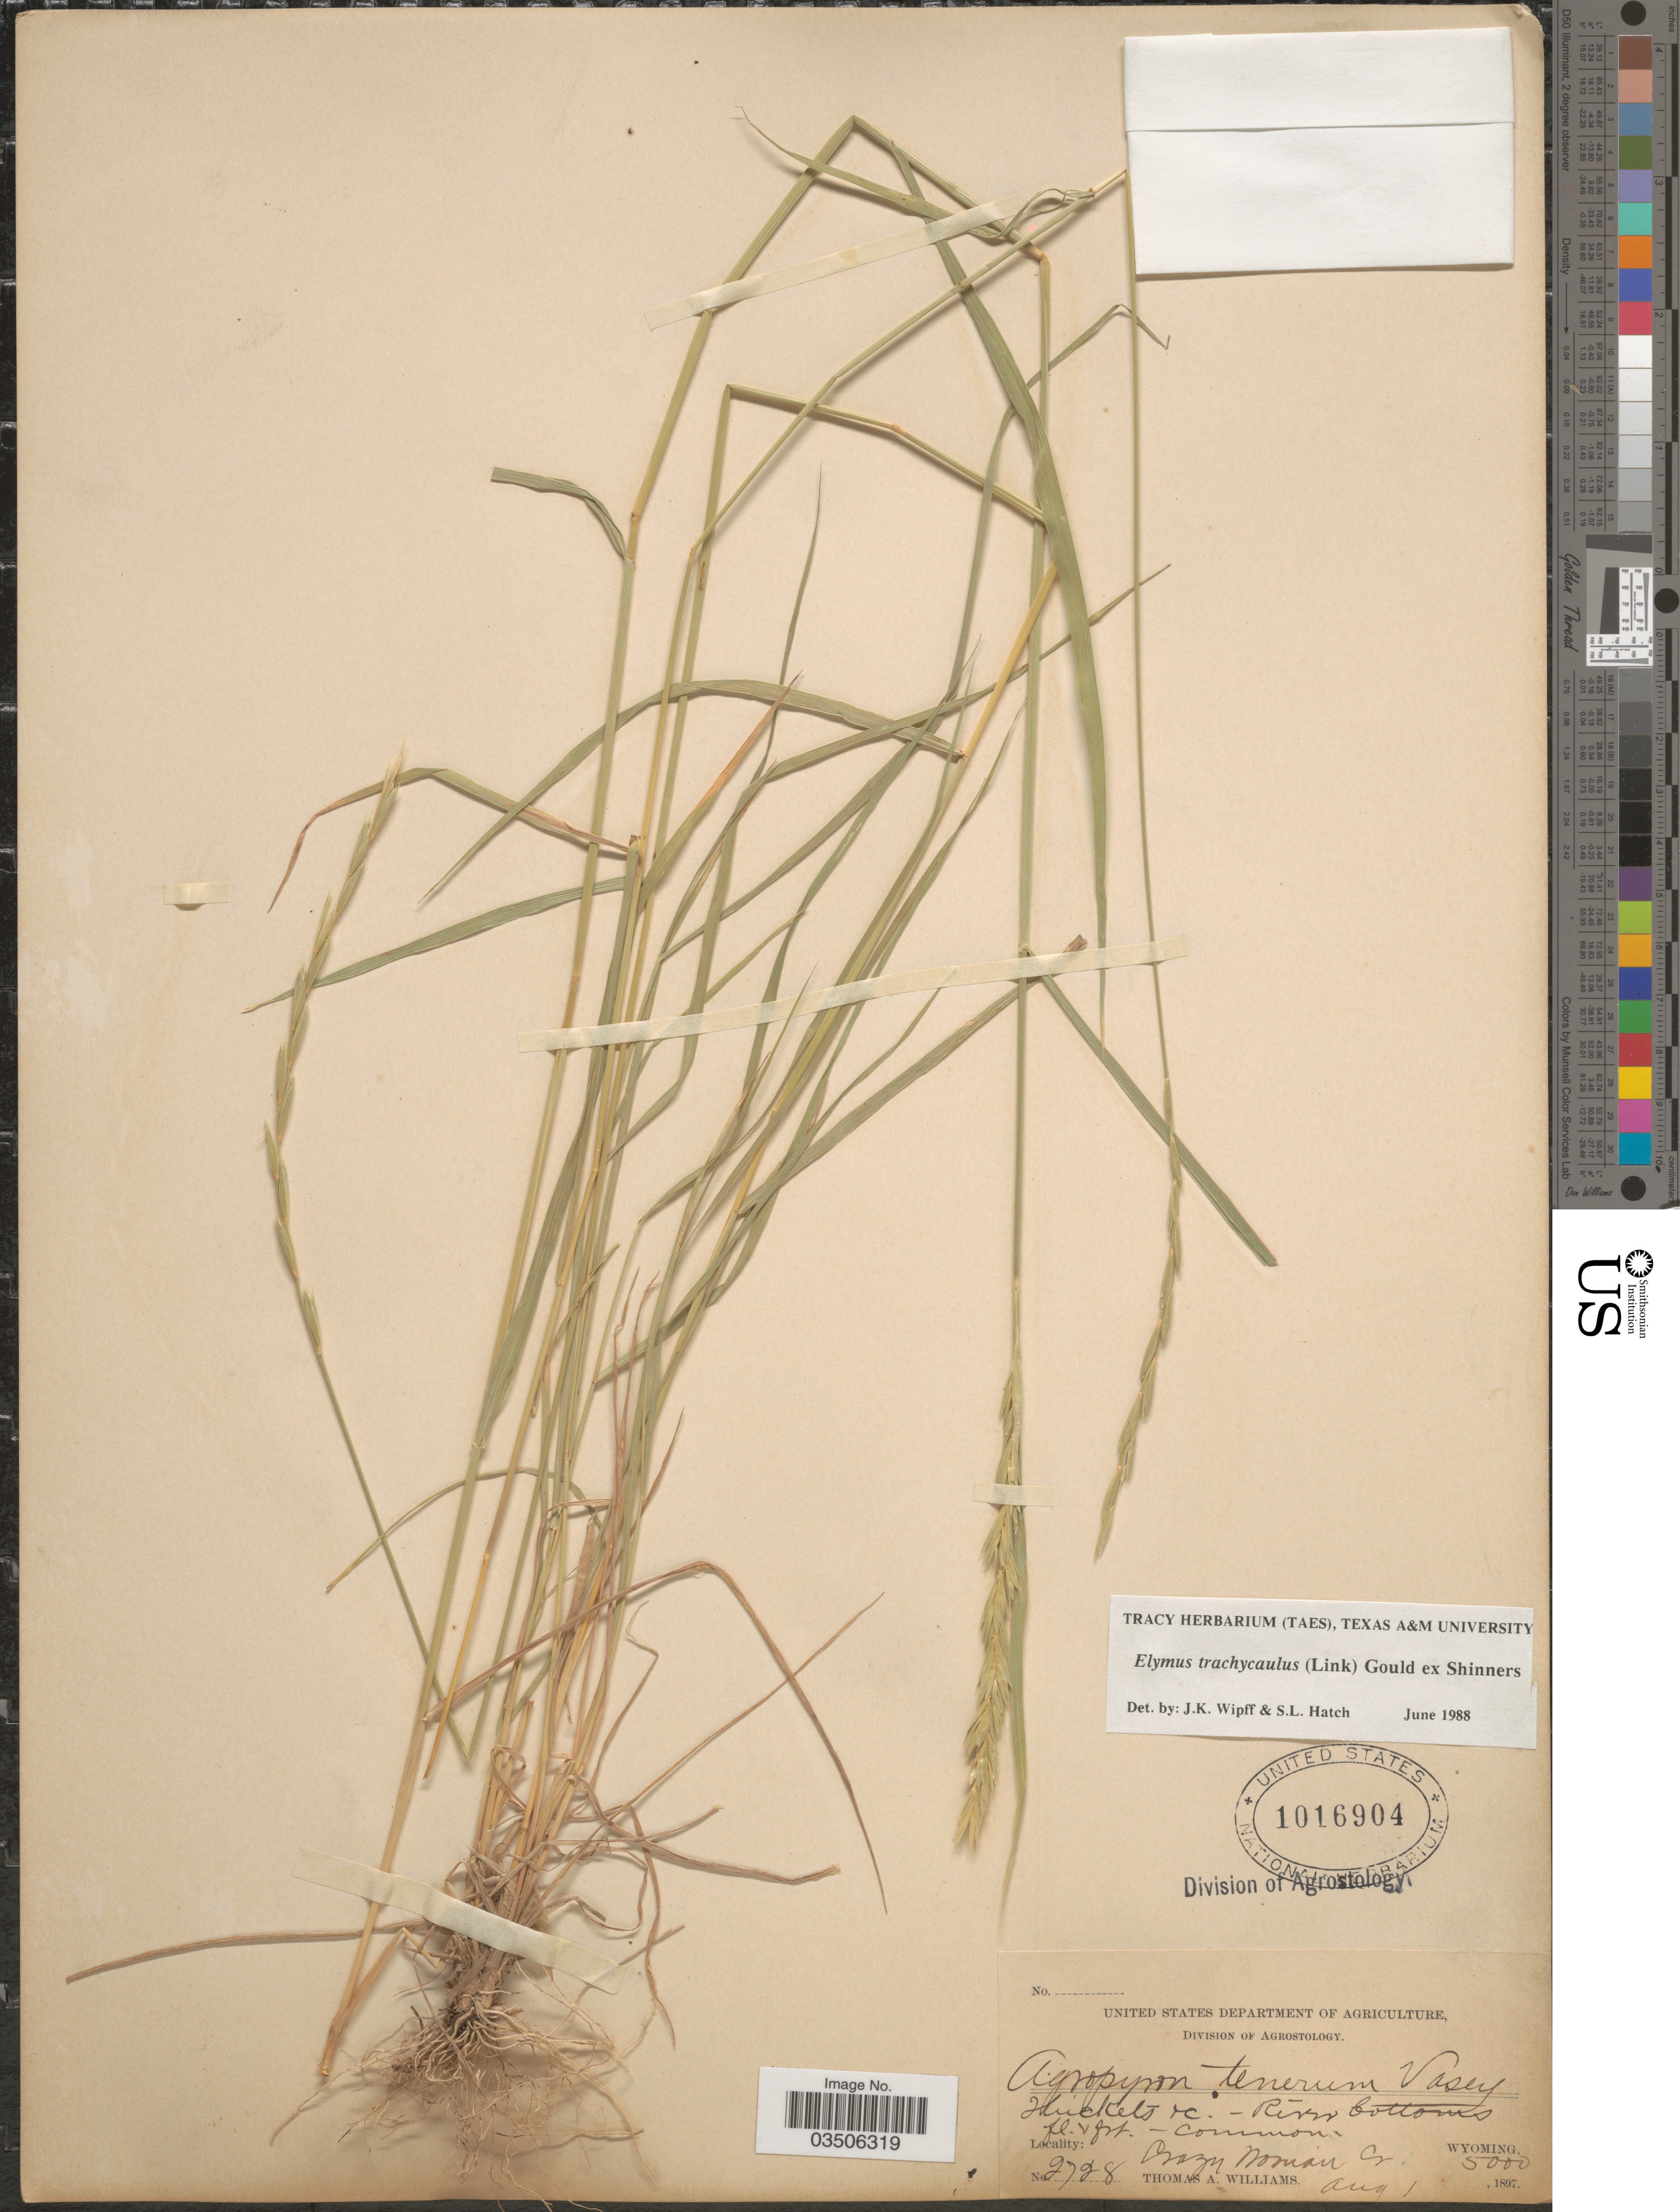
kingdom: Plantae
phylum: Tracheophyta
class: Liliopsida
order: Poales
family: Poaceae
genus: Elymus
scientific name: Elymus trachycaulus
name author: (Link) Gould ex Shinners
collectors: T. A. Williams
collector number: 2728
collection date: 1897-08-01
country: United States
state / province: Wyoming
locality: Crazy Woman Cr.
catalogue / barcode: US 1016904